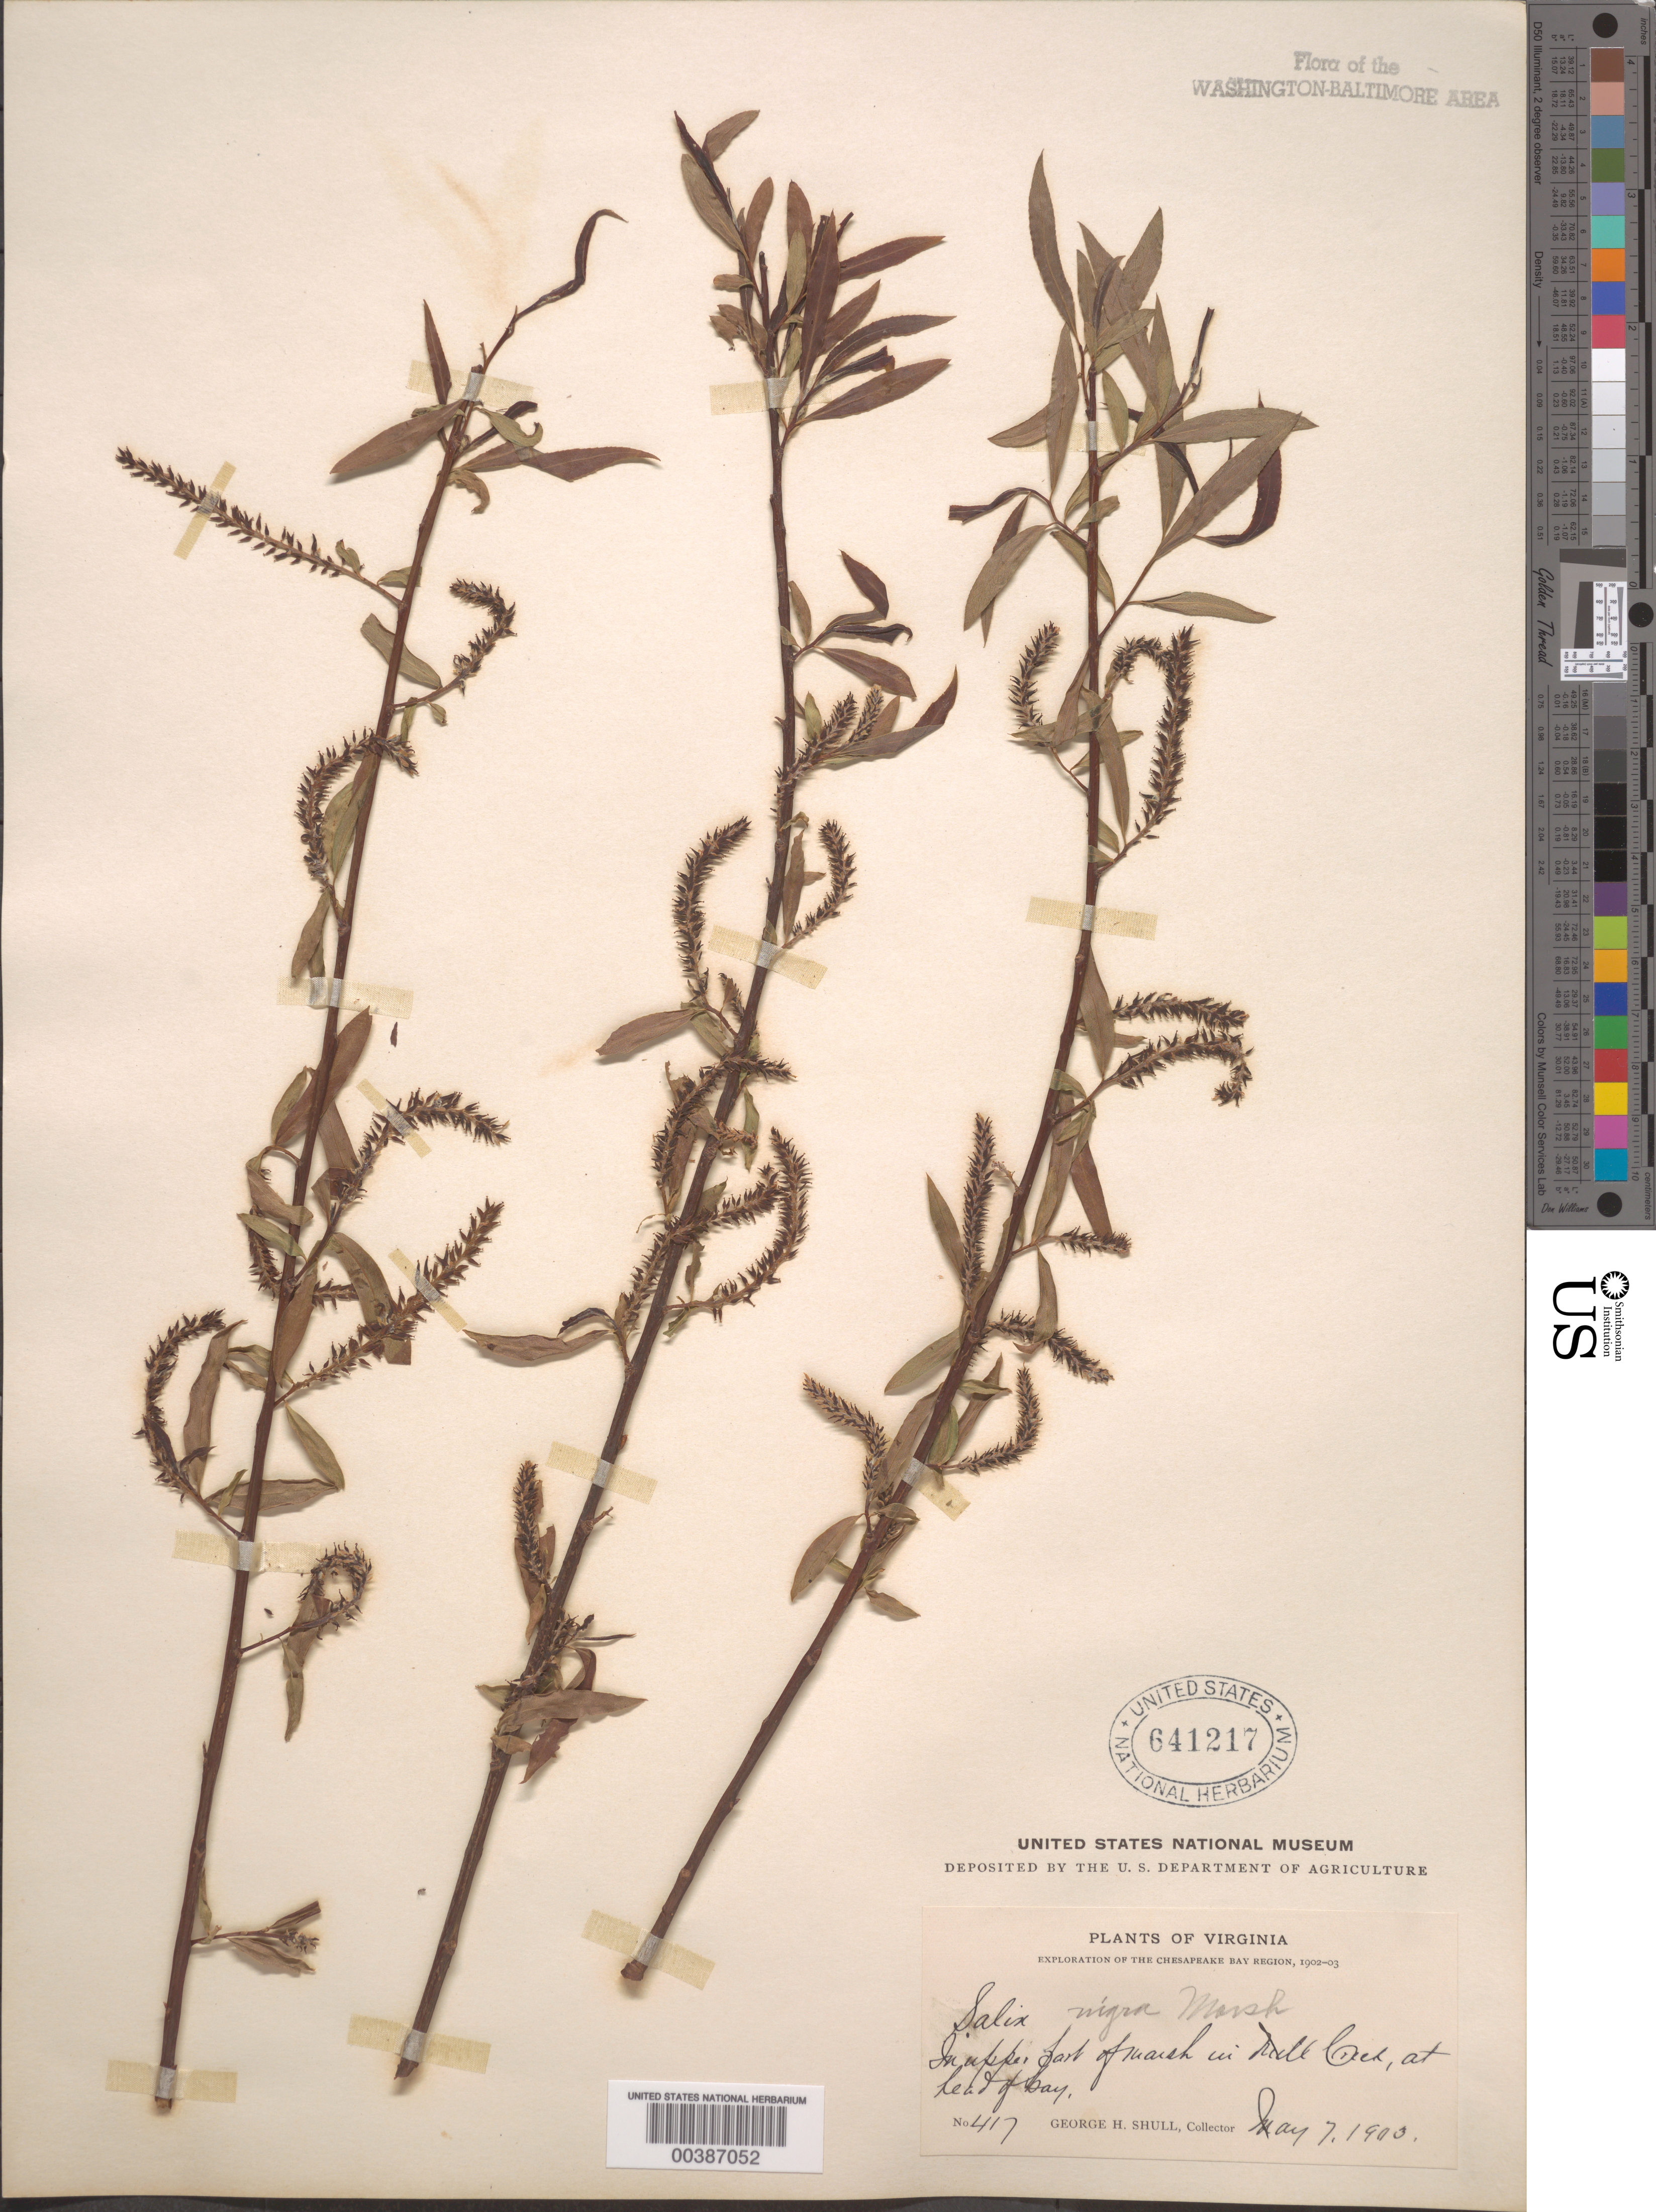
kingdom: Plantae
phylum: Tracheophyta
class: Magnoliopsida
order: Malpighiales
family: Salicaceae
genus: Salix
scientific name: Salix nigra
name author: Marshall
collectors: G. H. Shull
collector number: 417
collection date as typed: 07 May 1903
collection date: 1903-05-07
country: United States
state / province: Virginia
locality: Mill Creek, head of Bay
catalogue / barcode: US 641217